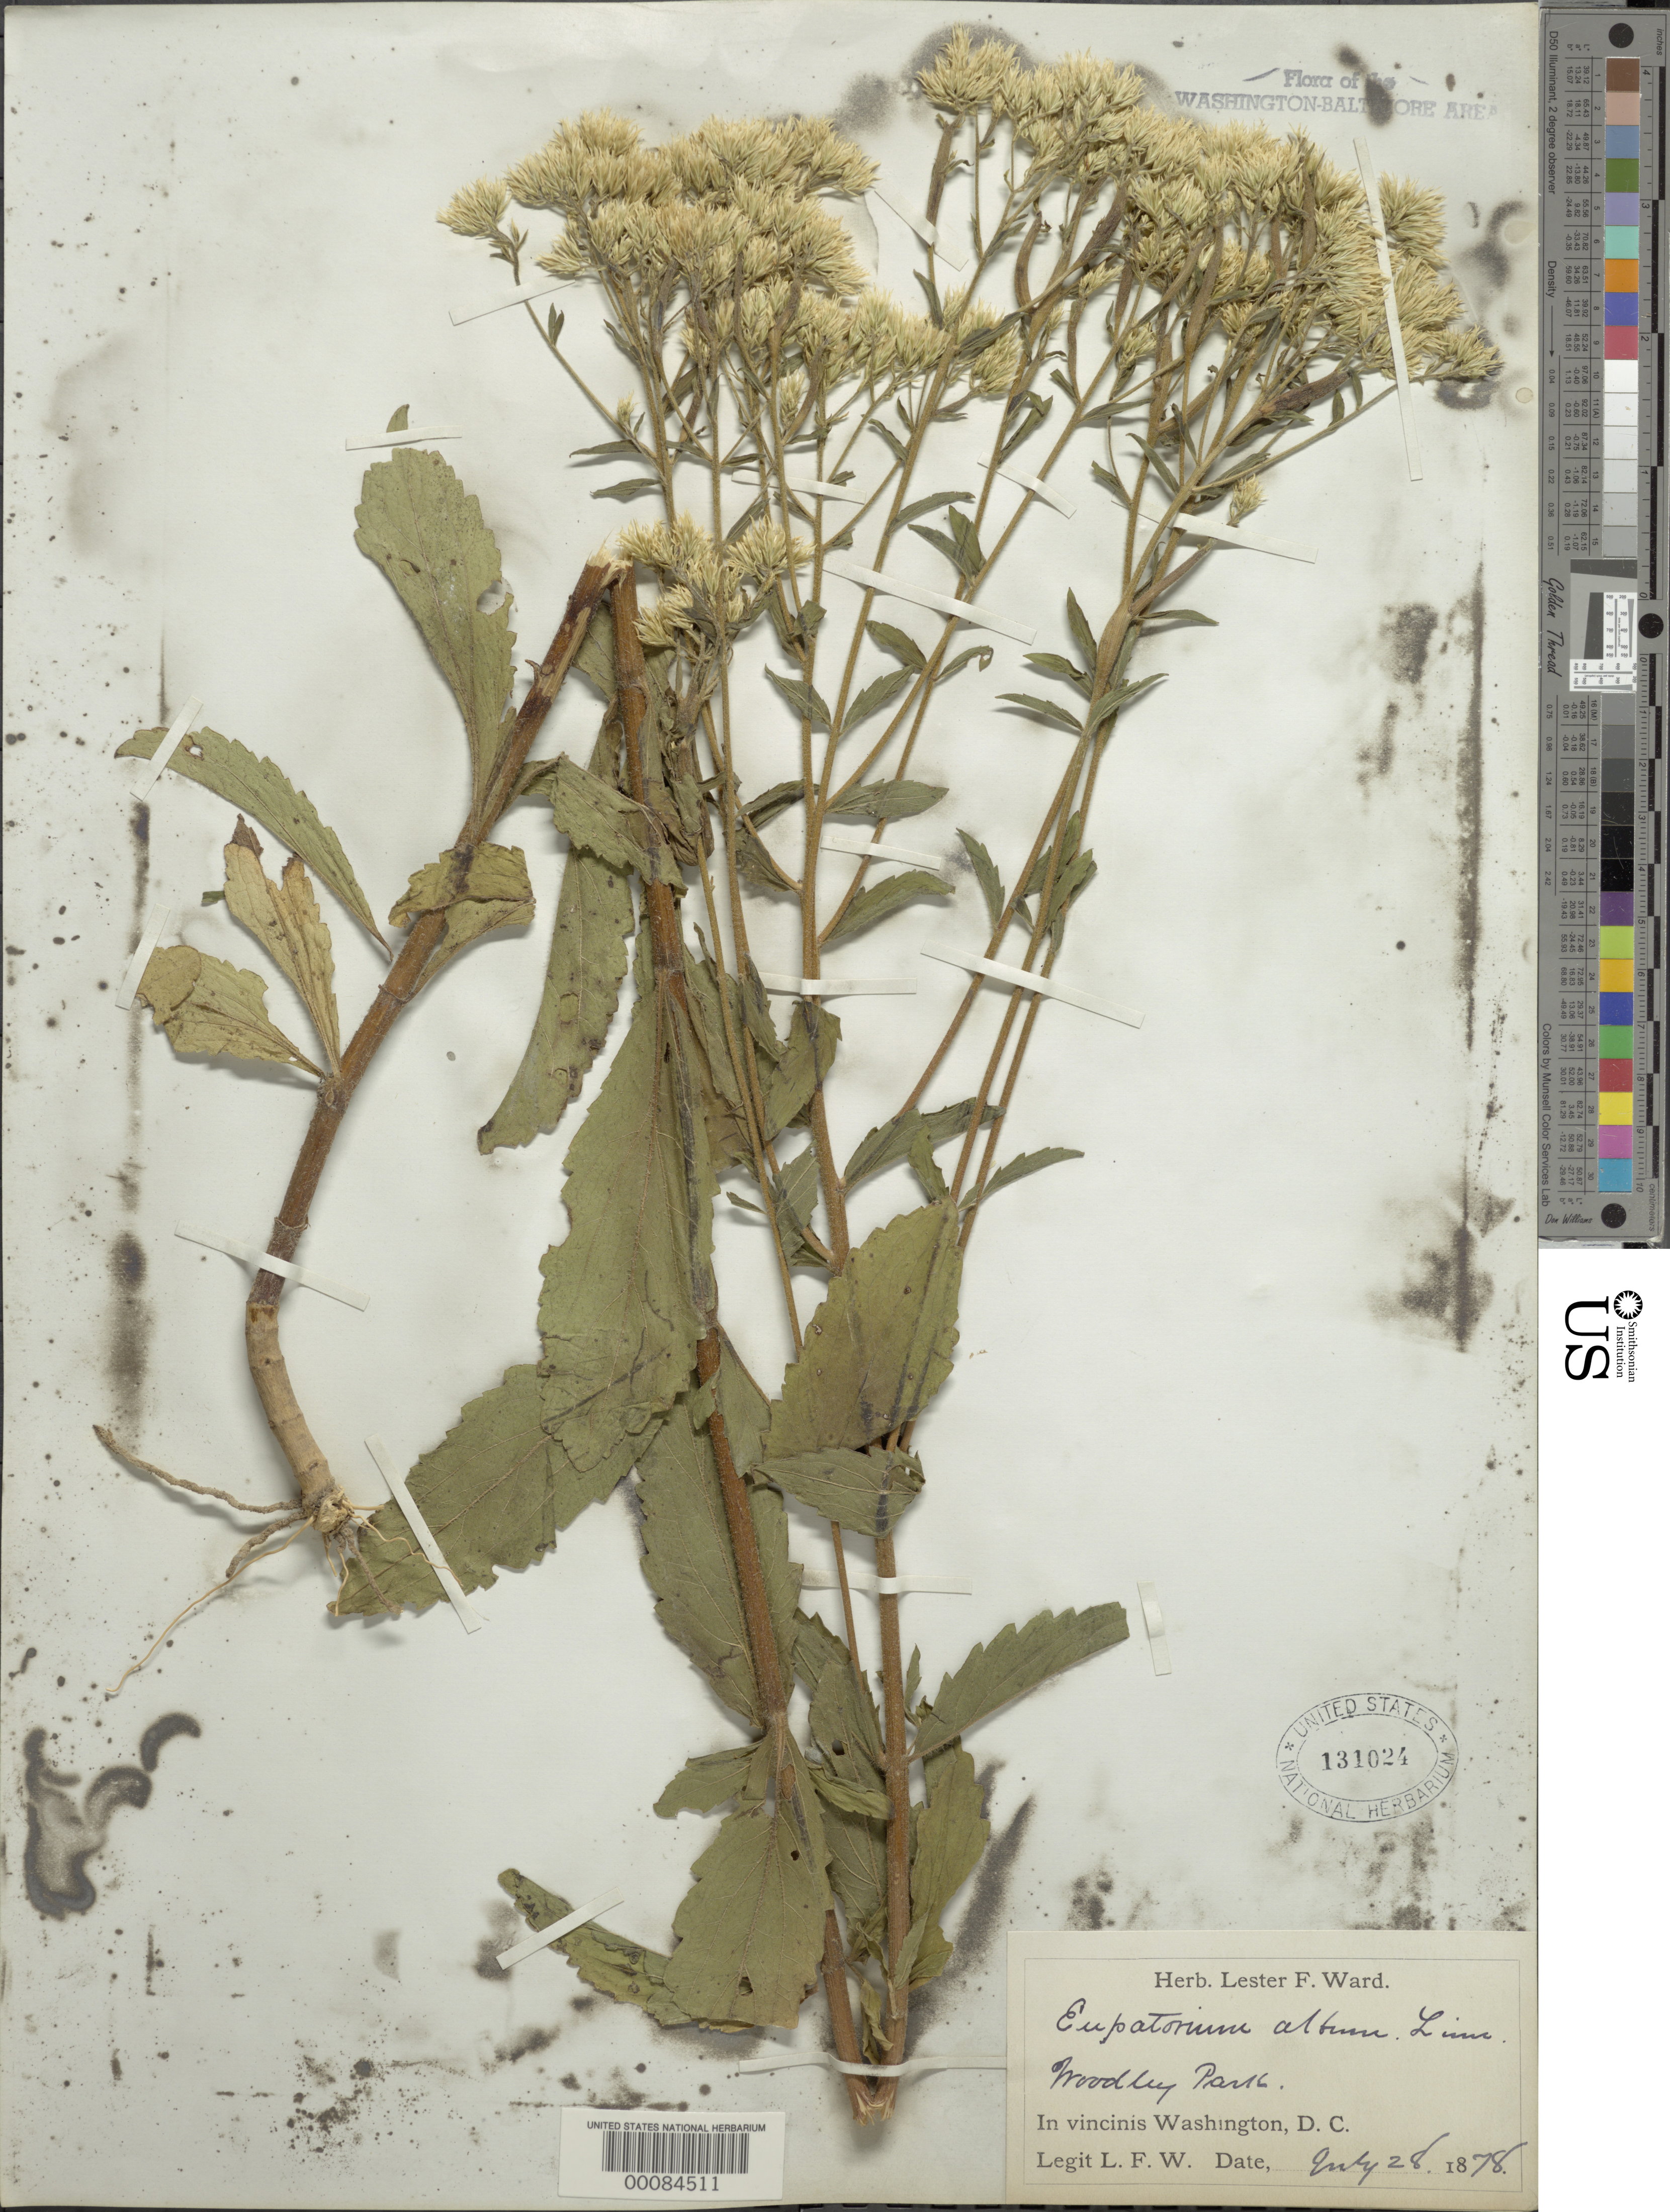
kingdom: Plantae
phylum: Tracheophyta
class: Magnoliopsida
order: Asterales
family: Asteraceae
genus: Eupatorium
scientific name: Eupatorium album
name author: L.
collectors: L. F. Ward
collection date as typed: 28 Jul 1878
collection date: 1878-07-28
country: United States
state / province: District of Columbia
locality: Woodley Park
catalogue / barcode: US 131024